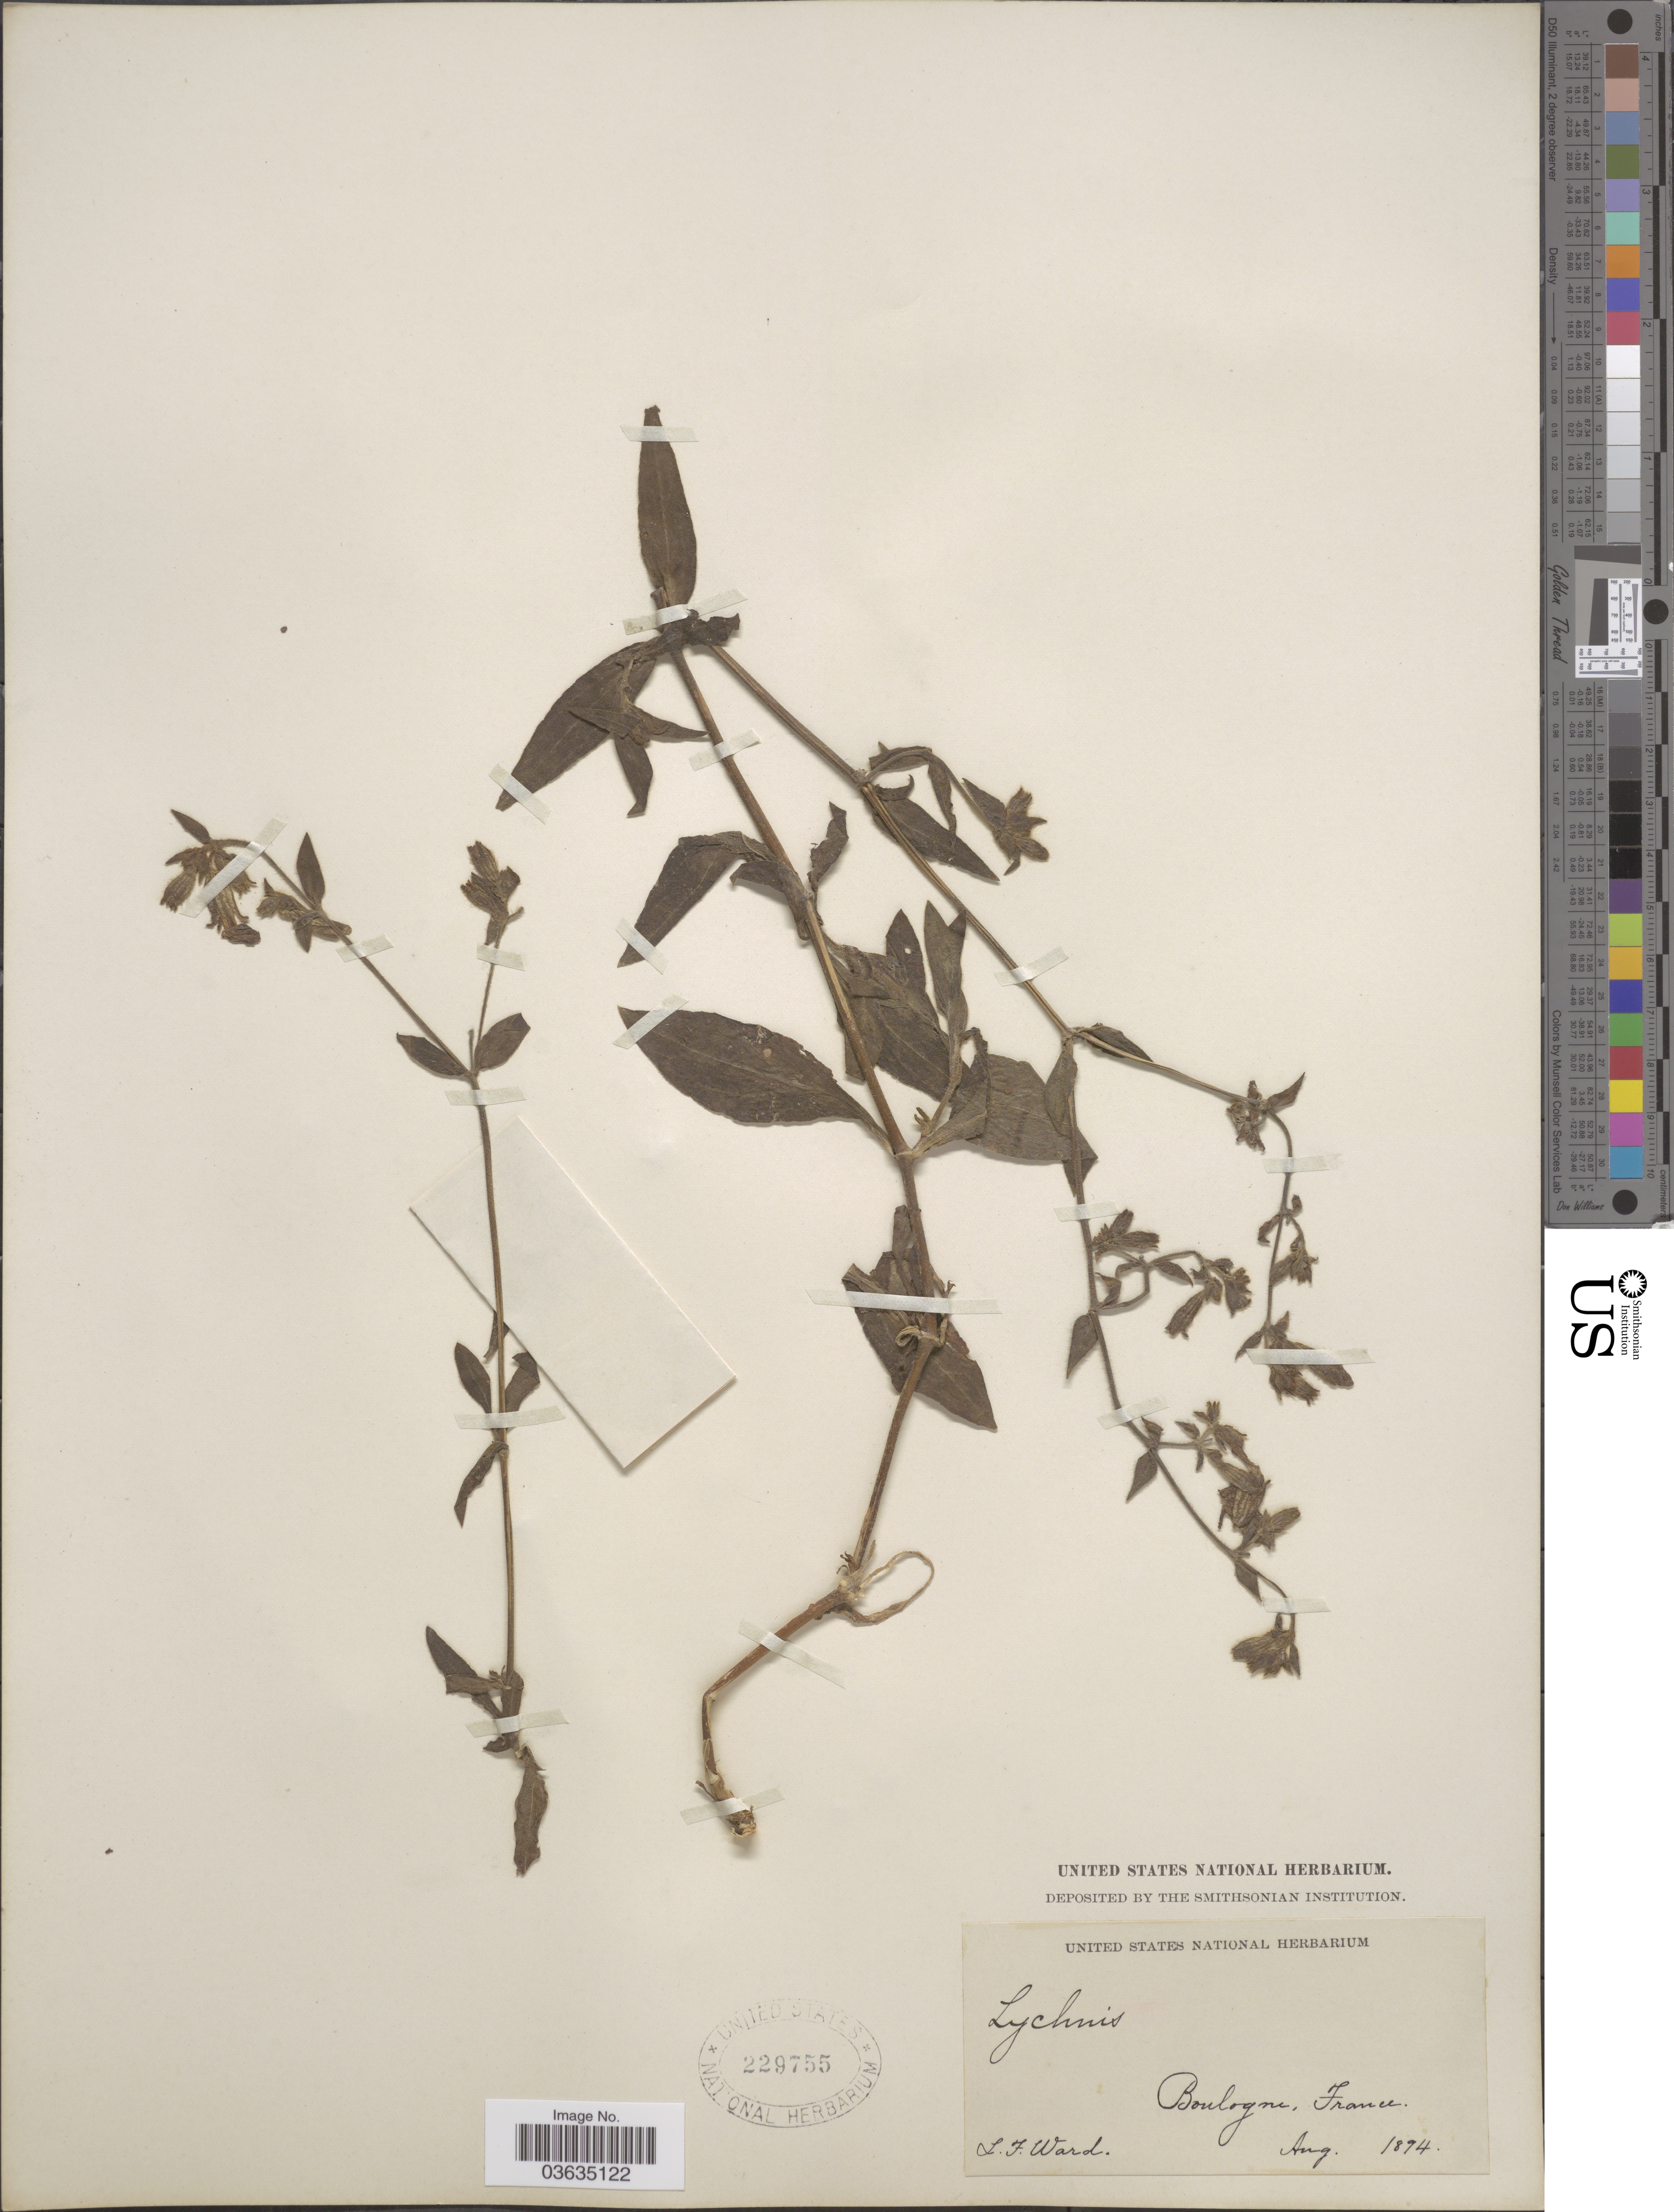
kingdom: Plantae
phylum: Tracheophyta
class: Magnoliopsida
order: Caryophyllales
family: Caryophyllaceae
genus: Silene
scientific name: Silene sp.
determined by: Strong, Mark T., (BOT), Smithsonian Institution - National Museum of Natural History (UNITED STATES)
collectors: L. Ward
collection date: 1894-08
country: France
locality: Boulogne.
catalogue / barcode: US 229755